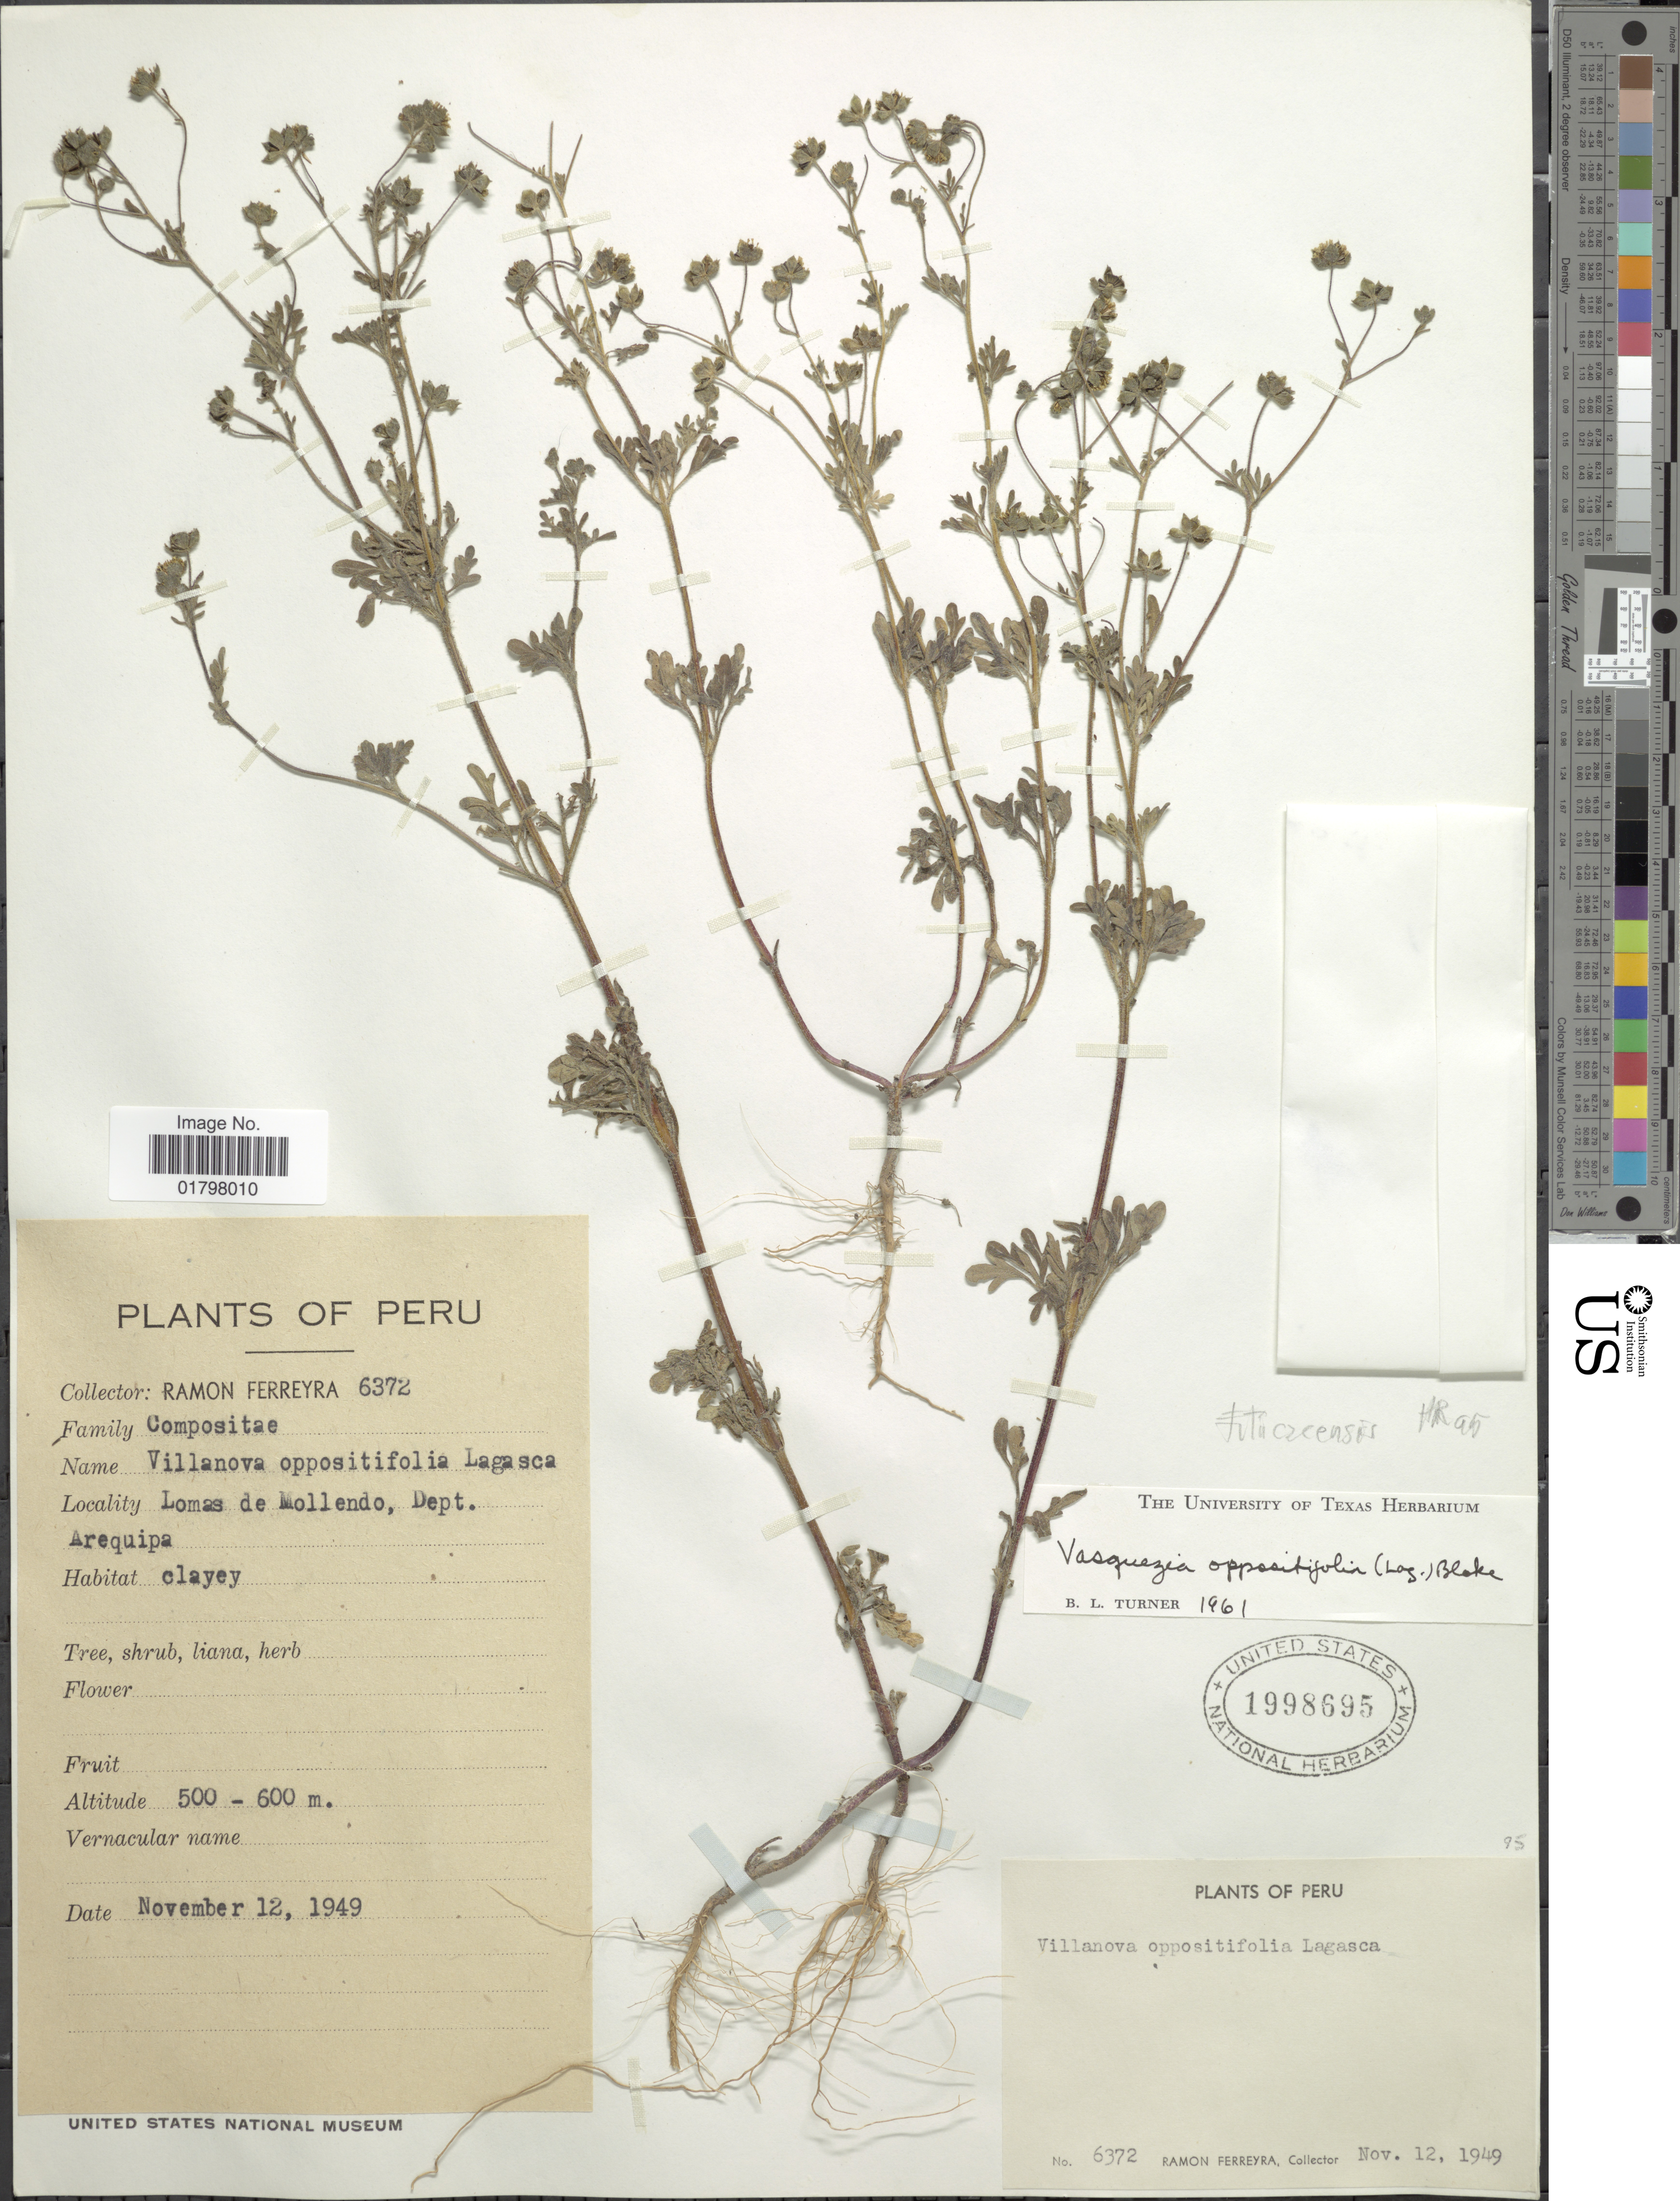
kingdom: Plantae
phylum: Tracheophyta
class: Magnoliopsida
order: Asterales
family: Asteraceae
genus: Vasquesia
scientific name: Vasquesia titicacensis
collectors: R. A. Ferreyra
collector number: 6372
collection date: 1949-11-12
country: Peru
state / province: Arequipa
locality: Lomas de Mollendo, Dept. Arequipa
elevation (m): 500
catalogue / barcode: US 1998695